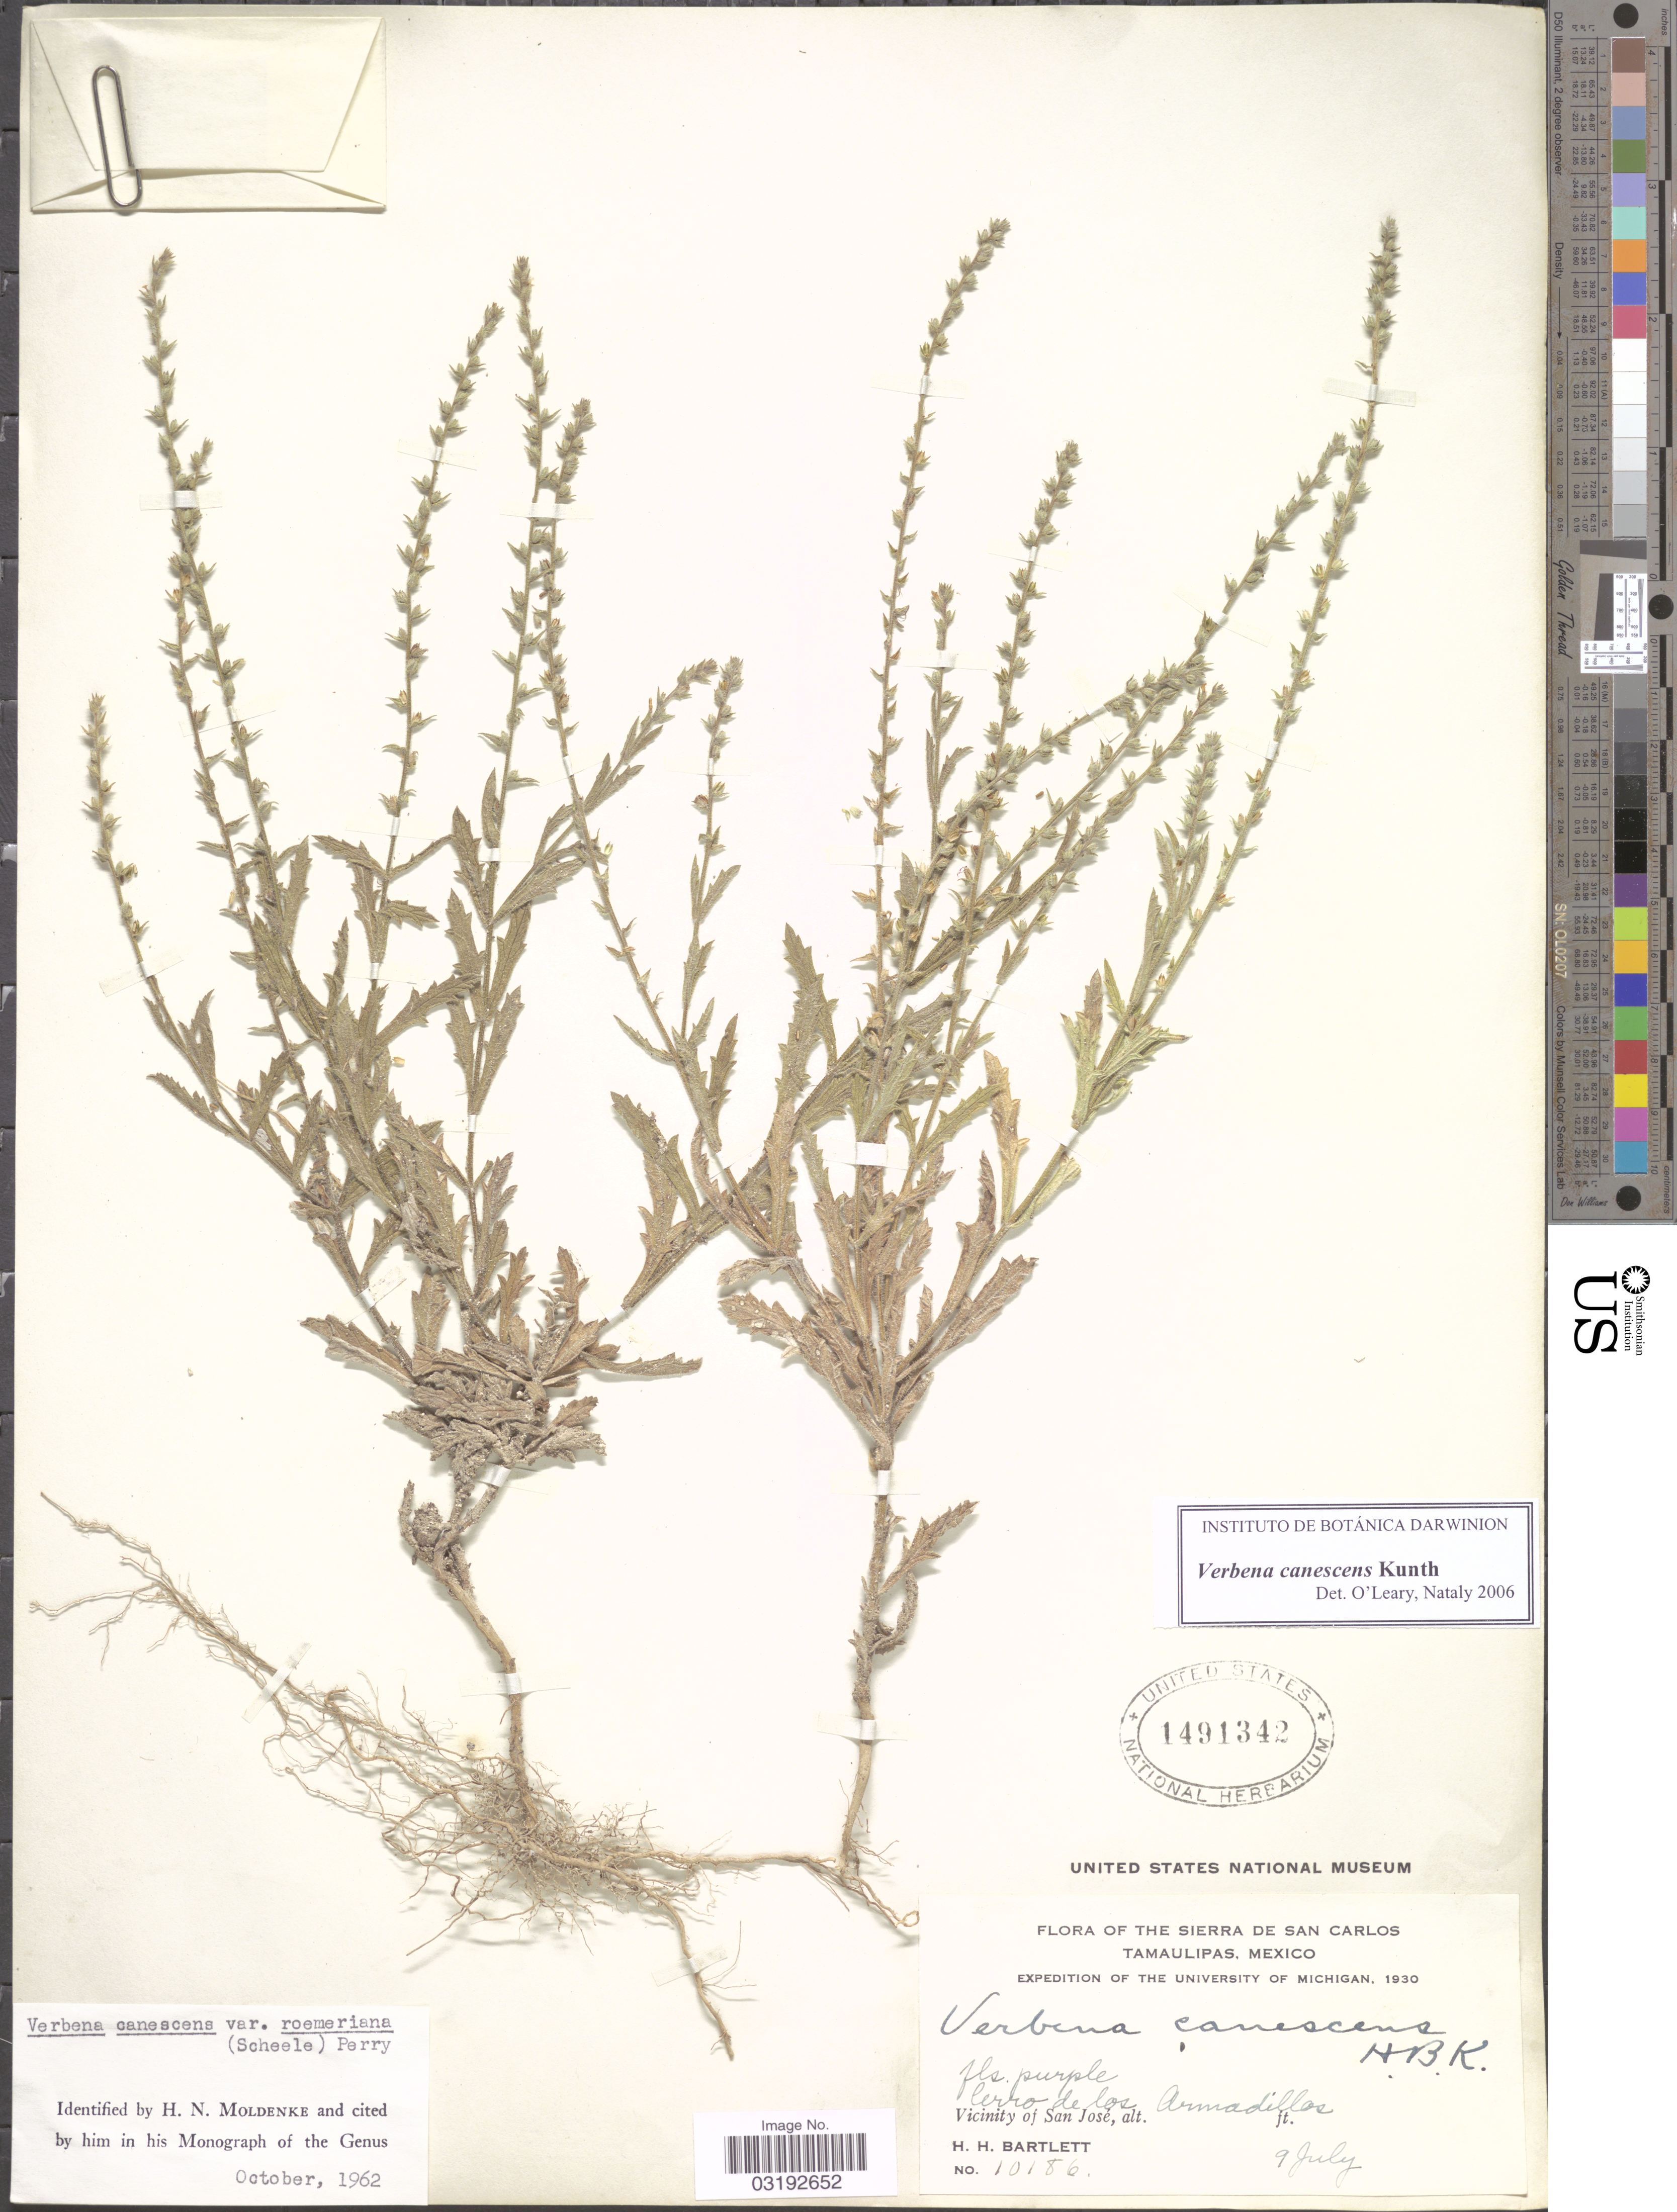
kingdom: Plantae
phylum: Tracheophyta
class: Magnoliopsida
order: Lamiales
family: Verbenaceae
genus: Verbena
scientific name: Verbena canescens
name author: Kunth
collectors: H. H. Bartlett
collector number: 10186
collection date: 1930-07-09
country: Mexico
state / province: Tamaulipas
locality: Sierra de San Carlos. Cerro de los Armadillos. Vicinity of San José.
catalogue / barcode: US 1491342